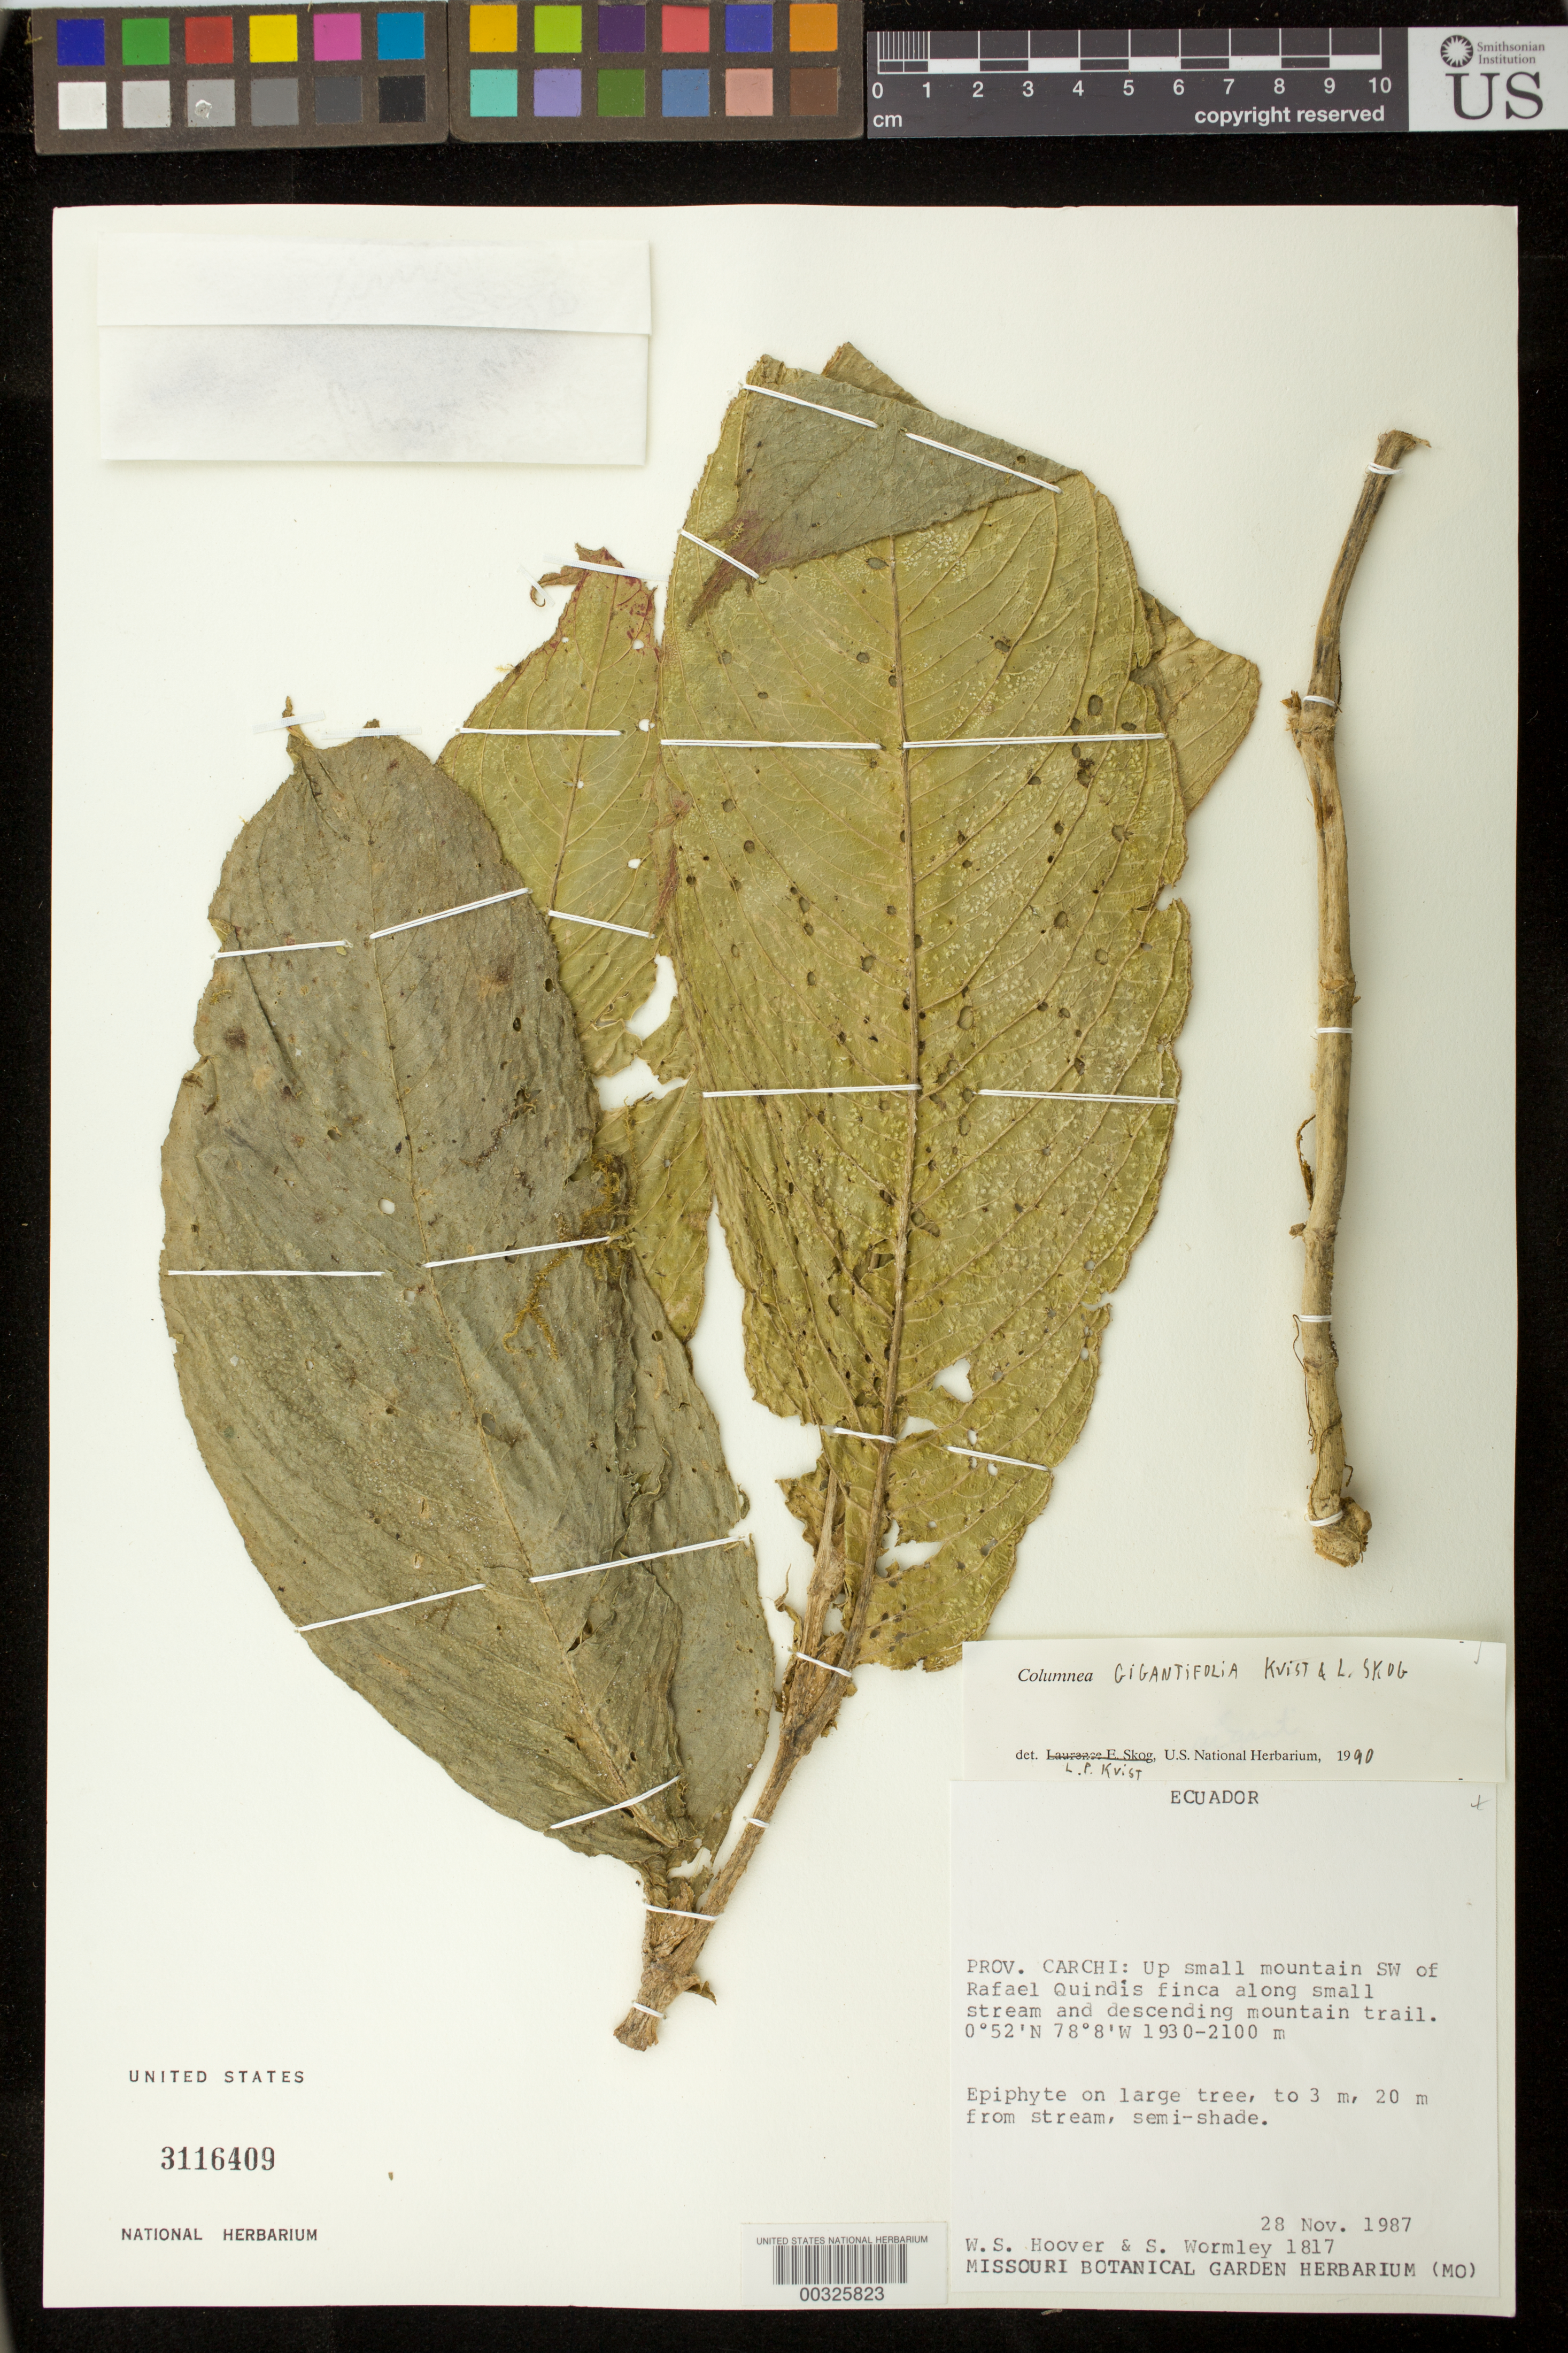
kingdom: Plantae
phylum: Tracheophyta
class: Magnoliopsida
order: Lamiales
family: Gesneriaceae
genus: Columnea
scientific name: Columnea gigantifolia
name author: L.P. Kvist & L.E. Skog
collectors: W. S. Hoover & S. Wormley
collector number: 1817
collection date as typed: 28 Nov 1987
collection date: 1987-11-28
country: Ecuador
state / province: Carchi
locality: Up small mountain SW of Rafael Quindis Finca along small stream and descending mountain trail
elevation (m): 1930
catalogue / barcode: US 3116409